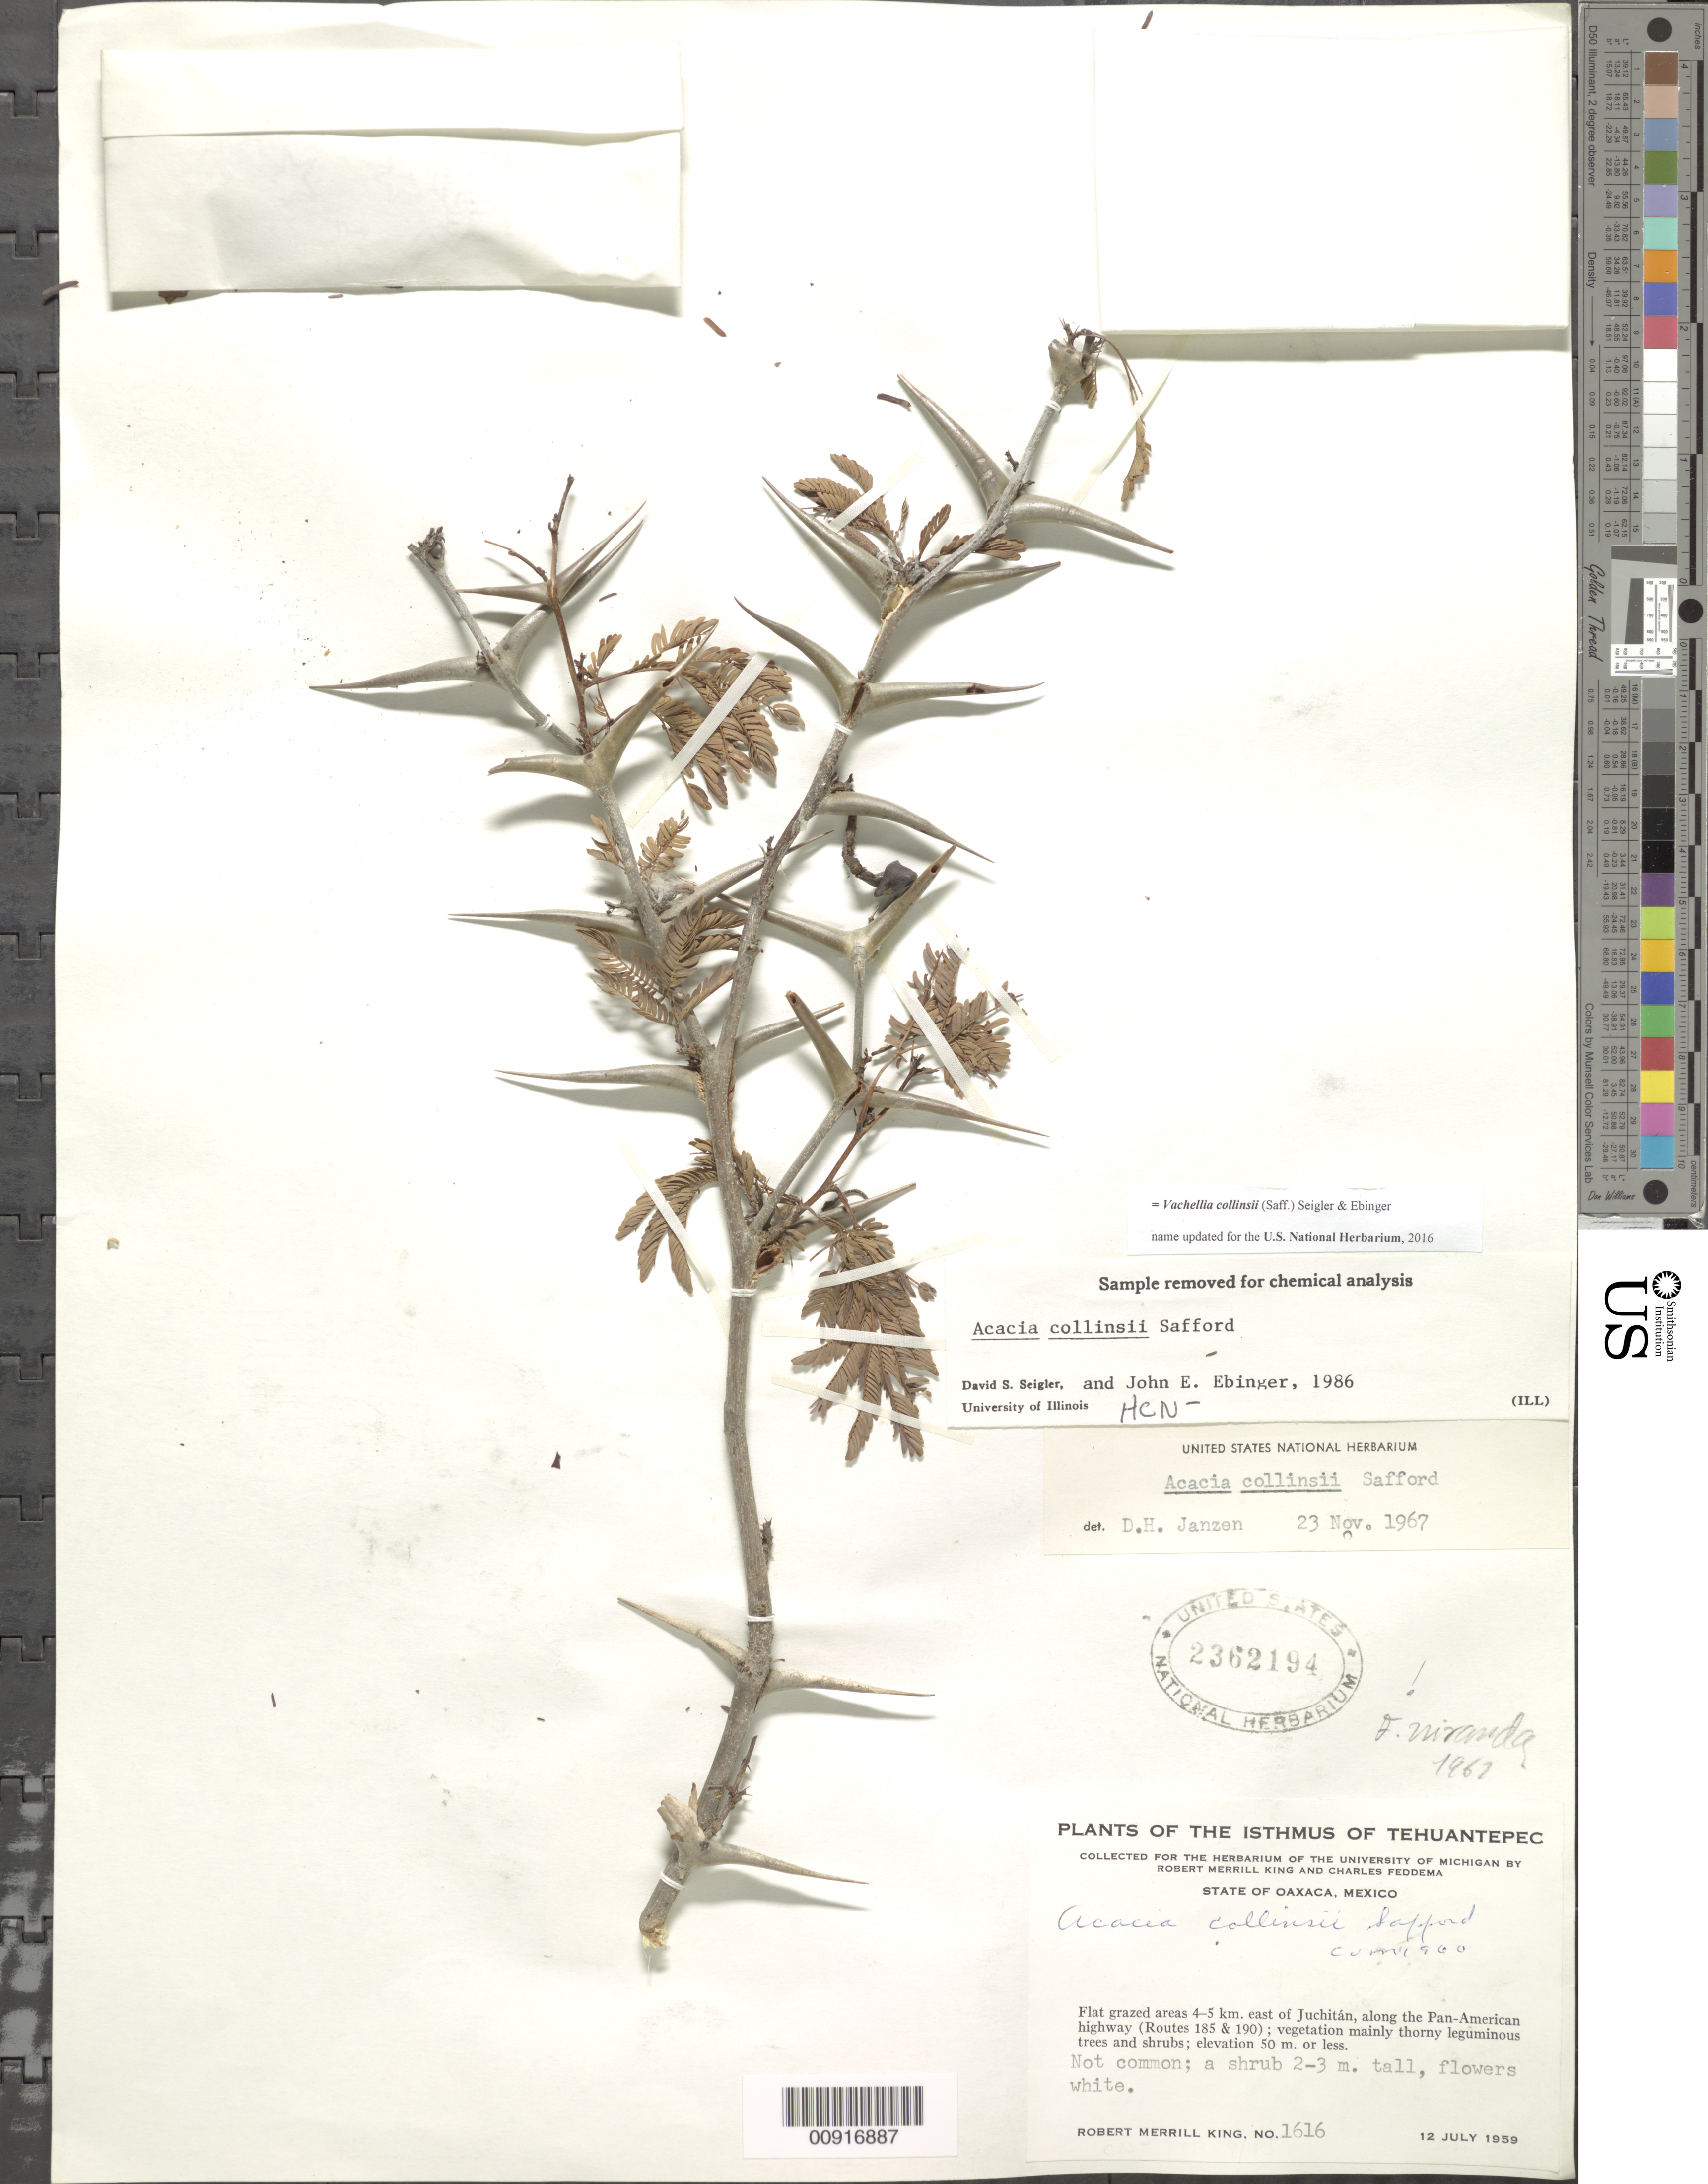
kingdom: Plantae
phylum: Tracheophyta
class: Magnoliopsida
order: Fabales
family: Fabaceae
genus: Vachellia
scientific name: Vachellia collinsii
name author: (Saff.) Seigler & Ebinger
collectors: R. M. King & C. Feddema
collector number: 1616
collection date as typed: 12 Jul 1959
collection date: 1959-07-12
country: Mexico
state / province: Oaxaca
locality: Flat grazed areas 4-5 km. east of Juchitán, along the Pan-American highway (Routes 185 & 190).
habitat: Vegetation mainly of thorny leguminous trees and shrubs.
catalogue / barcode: US 2362194